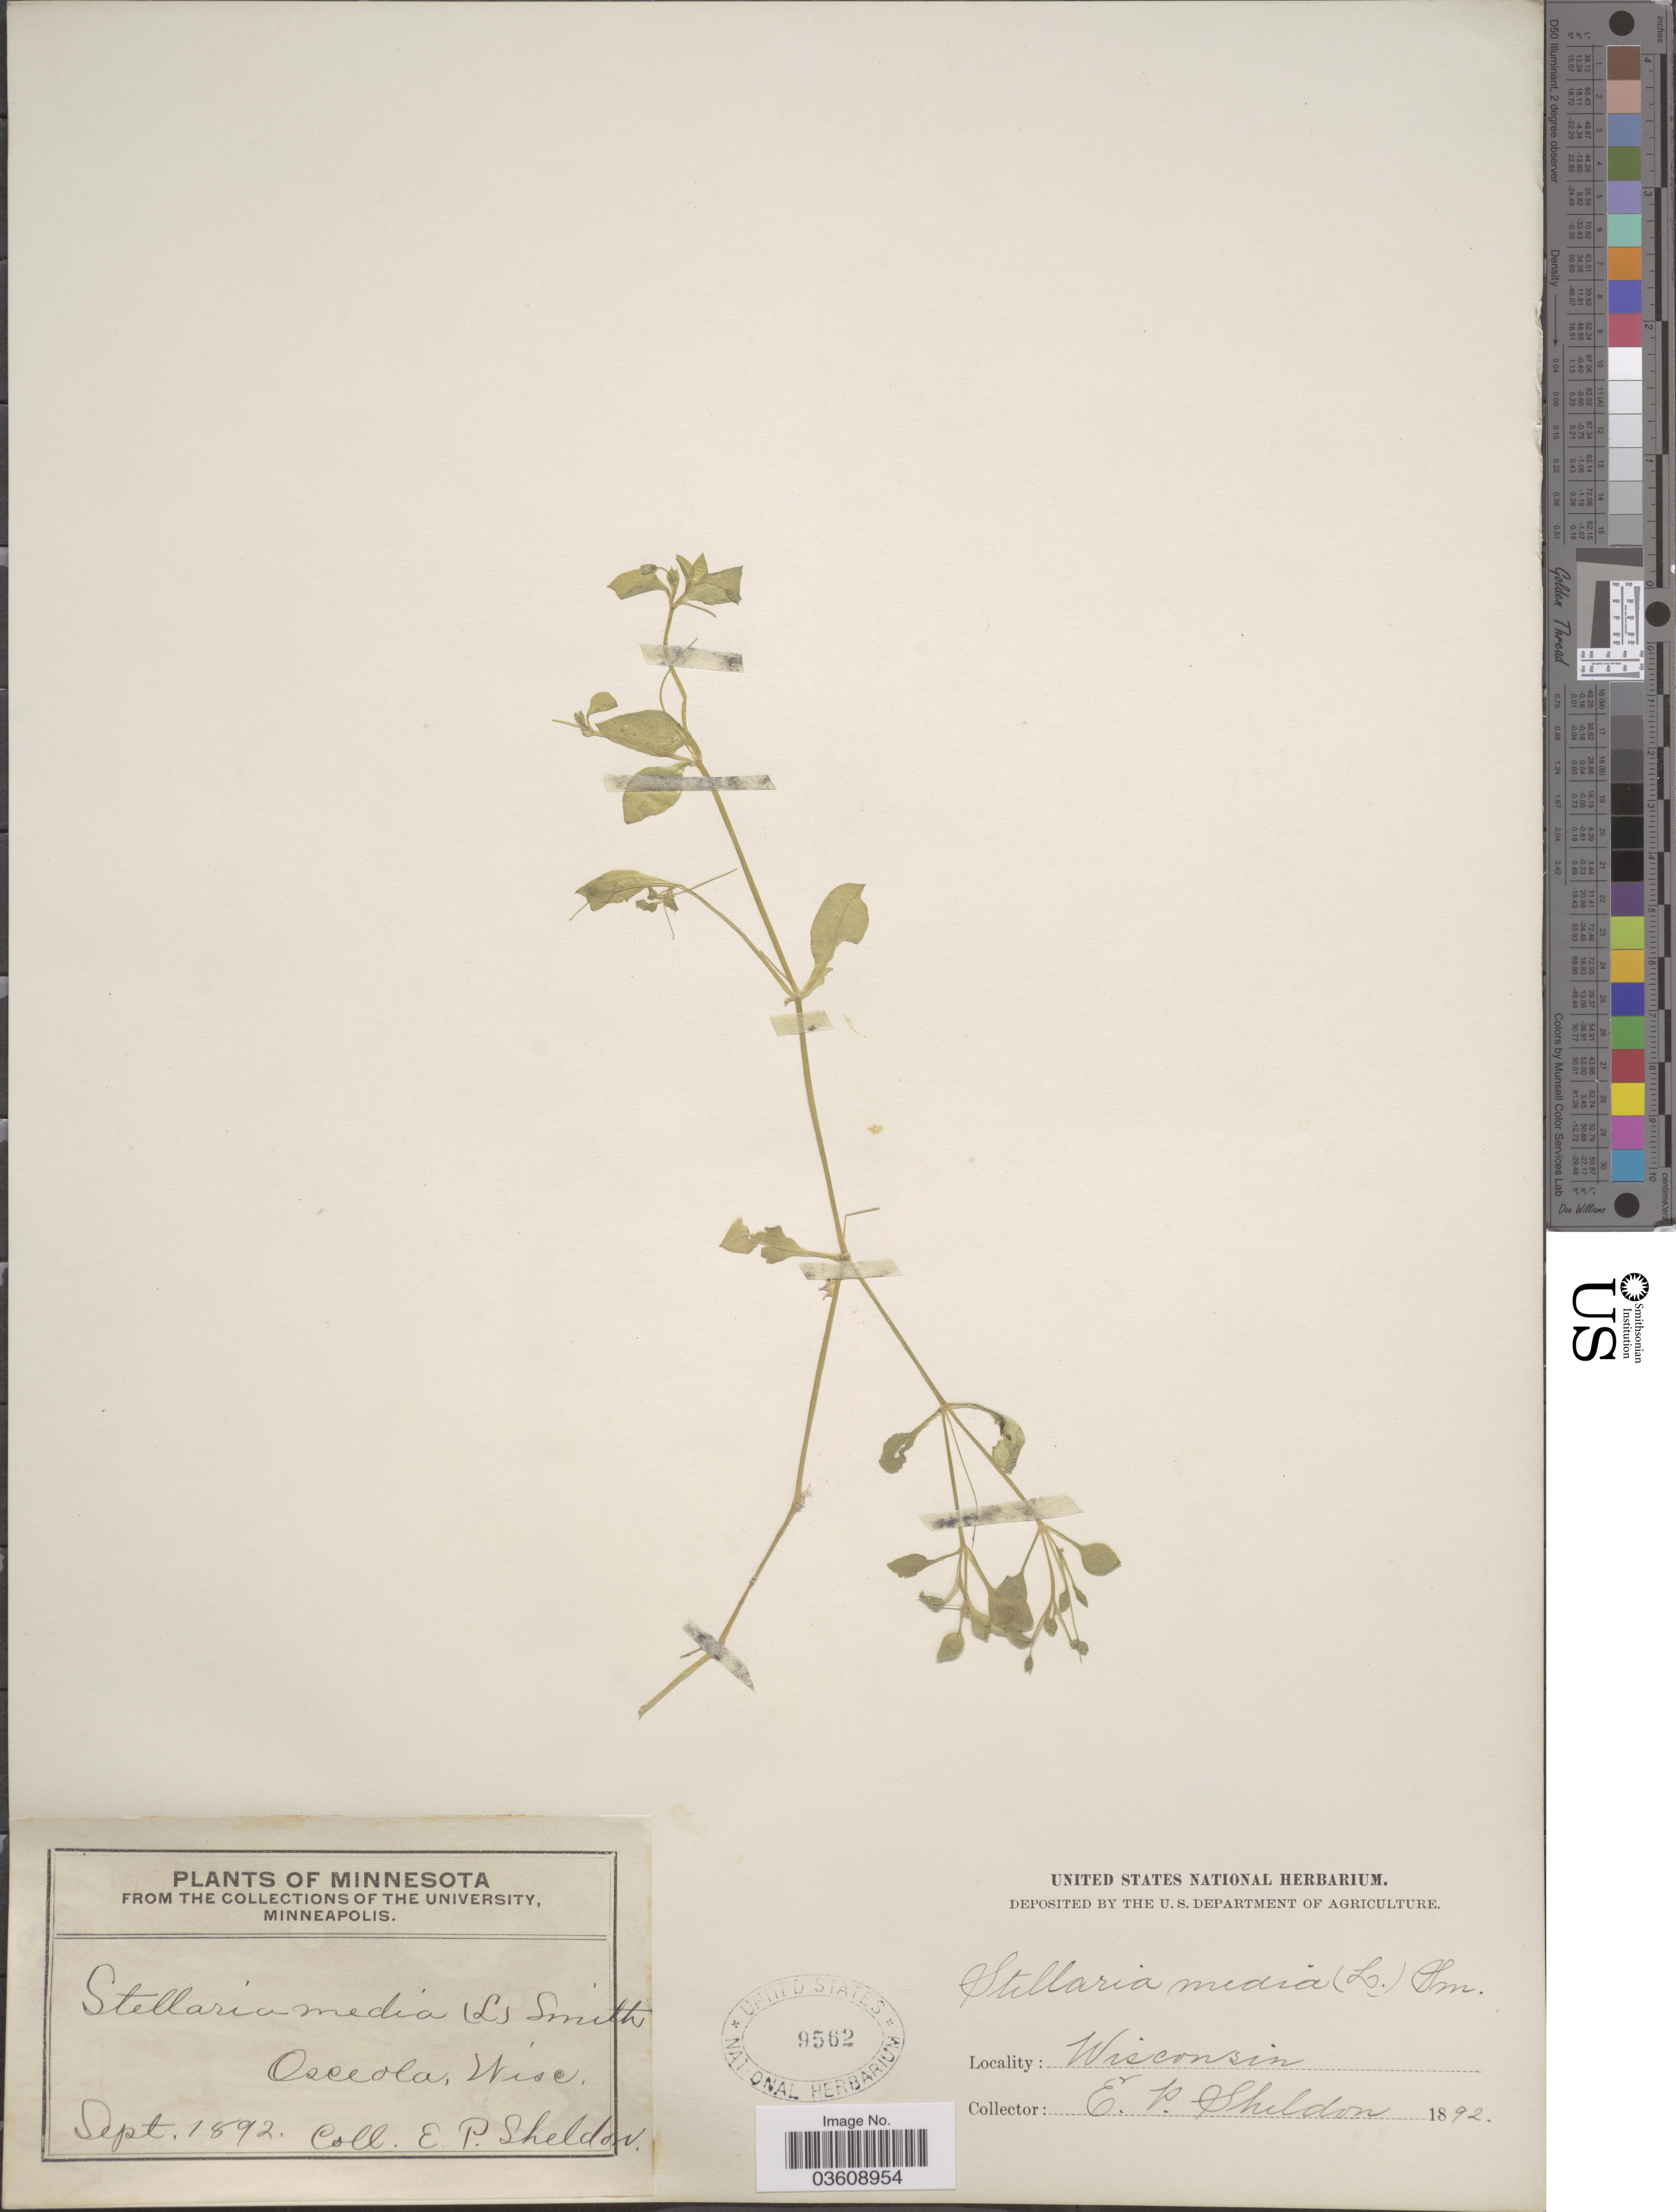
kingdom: Plantae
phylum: Tracheophyta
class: Magnoliopsida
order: Caryophyllales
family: Caryophyllaceae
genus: Stellaria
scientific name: Stellaria media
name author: (L.) Vill.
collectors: E. P. Sheldon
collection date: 1892-09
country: United States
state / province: Wisconsin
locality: Osceola.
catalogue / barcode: US 9562